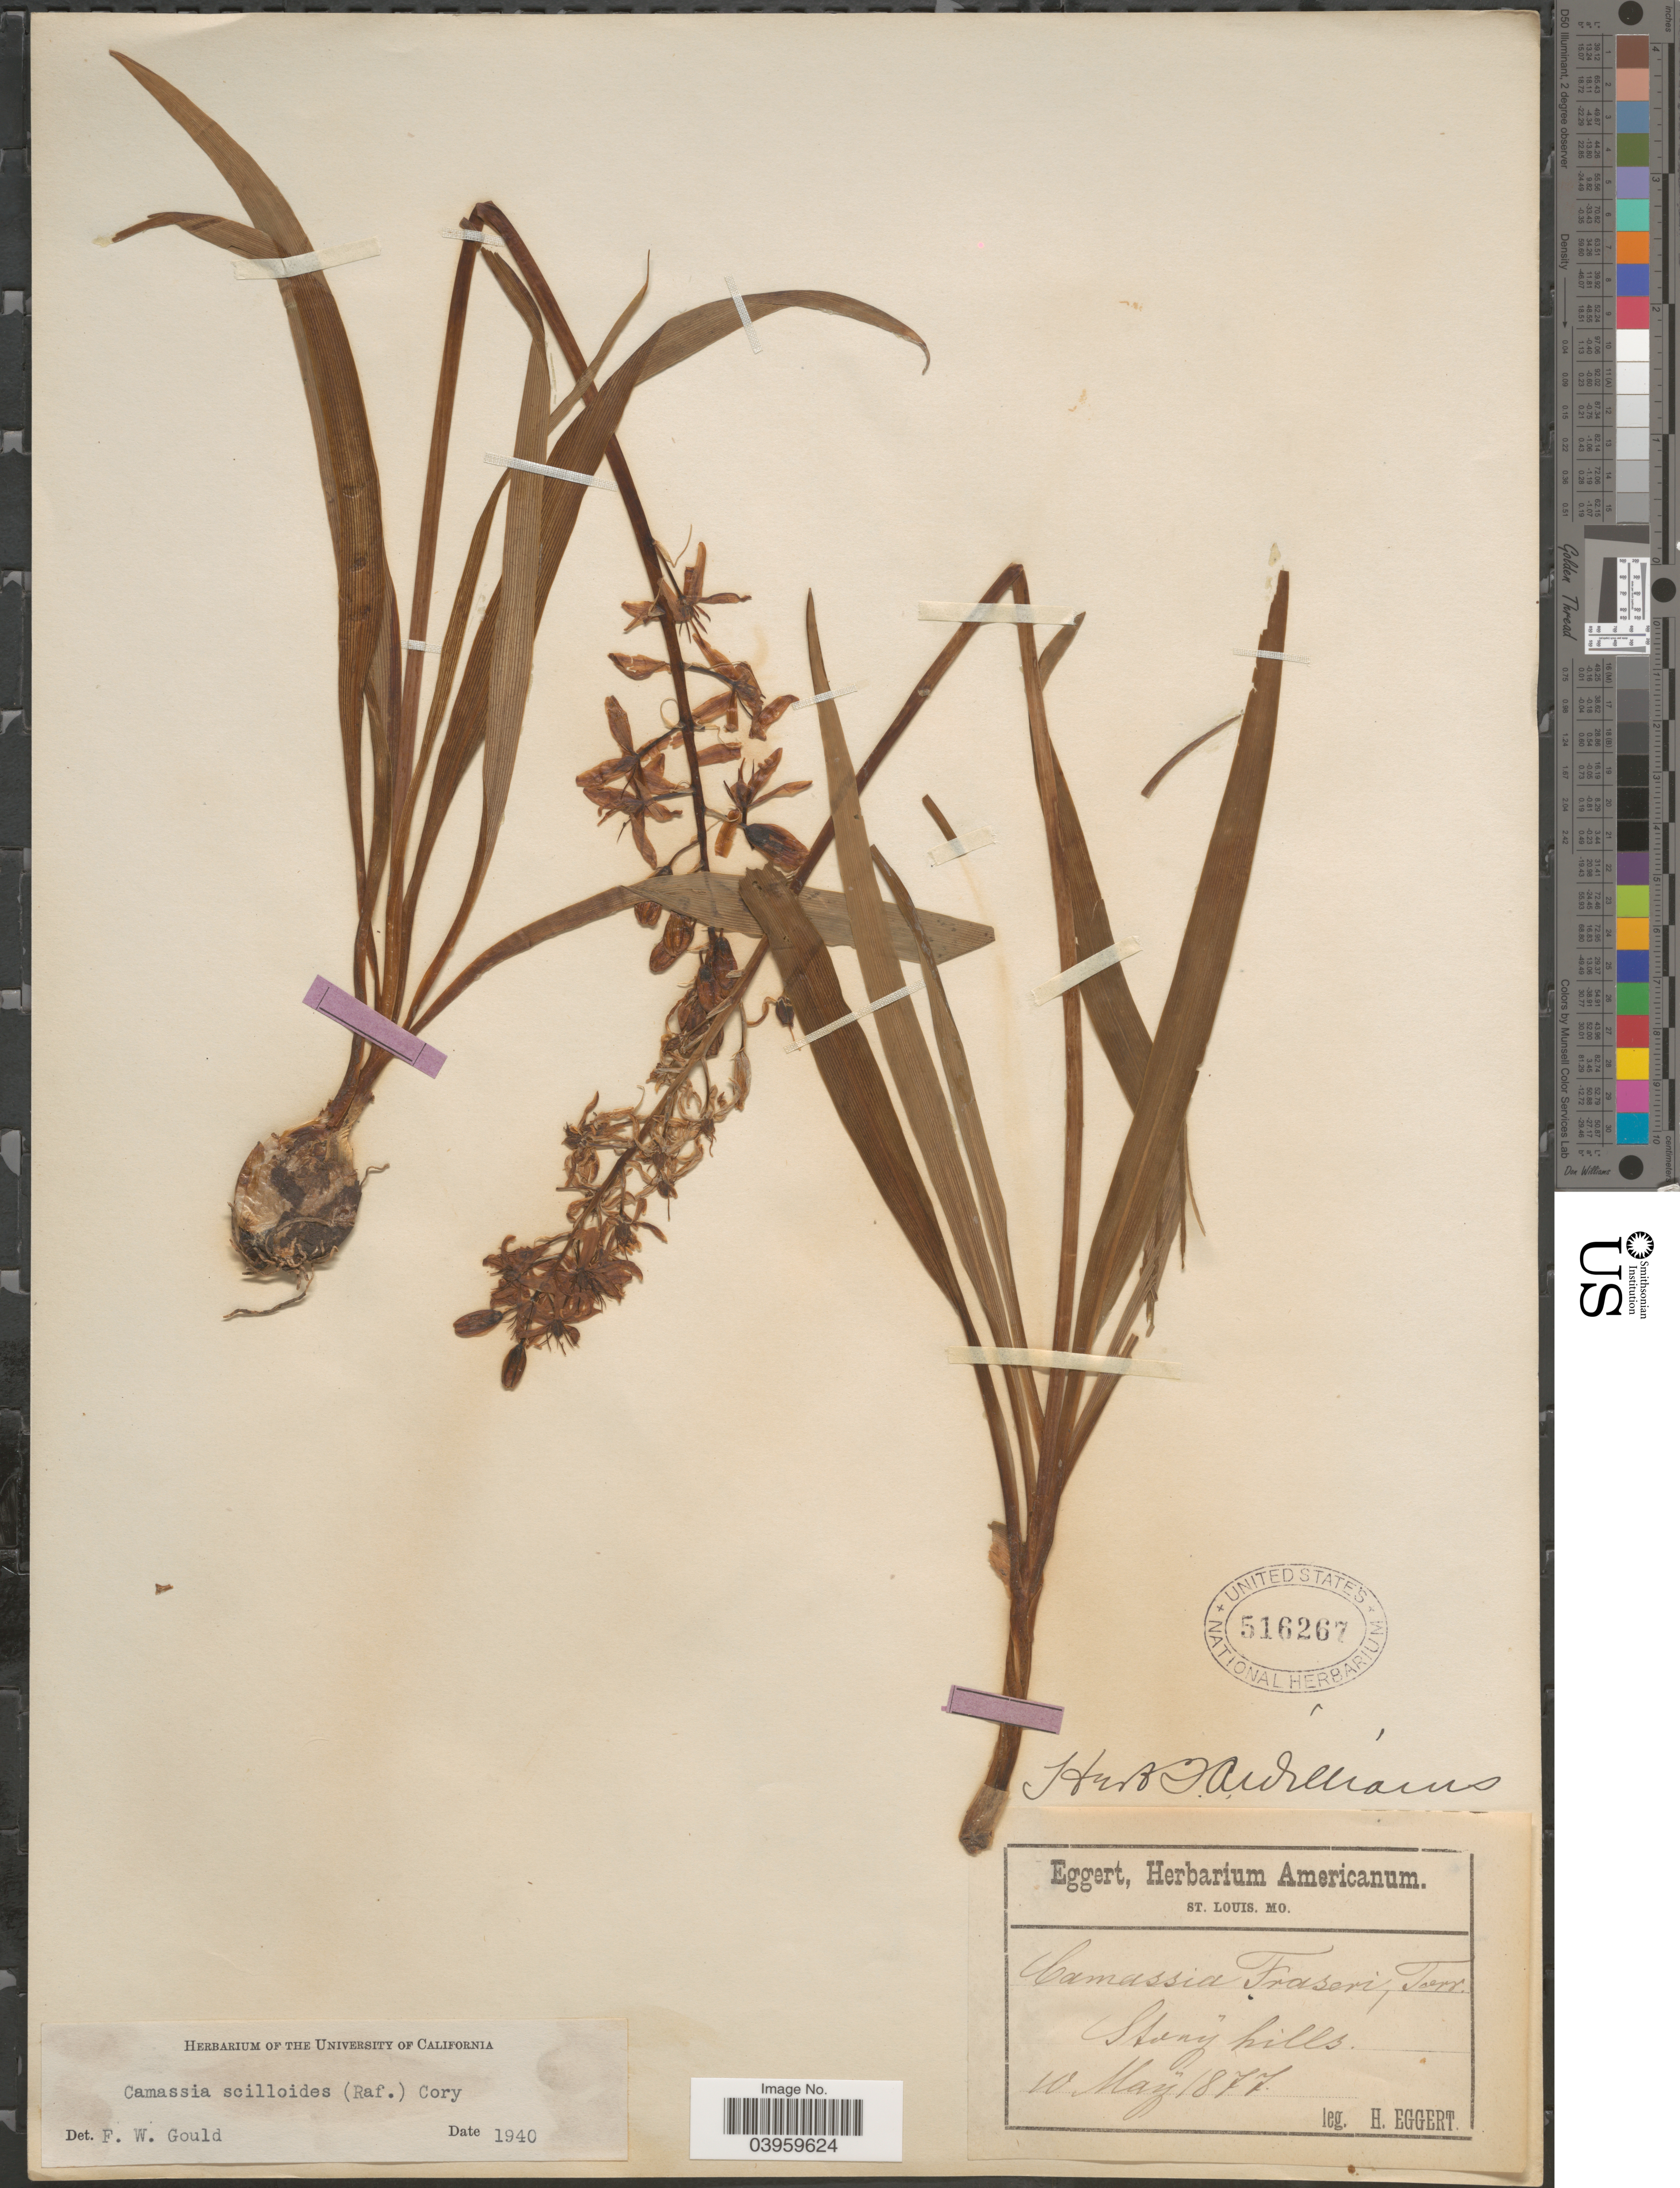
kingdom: Plantae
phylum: Tracheophyta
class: Liliopsida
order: Asparagales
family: Asparagaceae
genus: Camassia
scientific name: Camassia scilloides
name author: (Raf.) Cory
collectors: H. Eggert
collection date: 1877-05-10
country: United States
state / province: Missouri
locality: Stony hills.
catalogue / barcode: US 516267